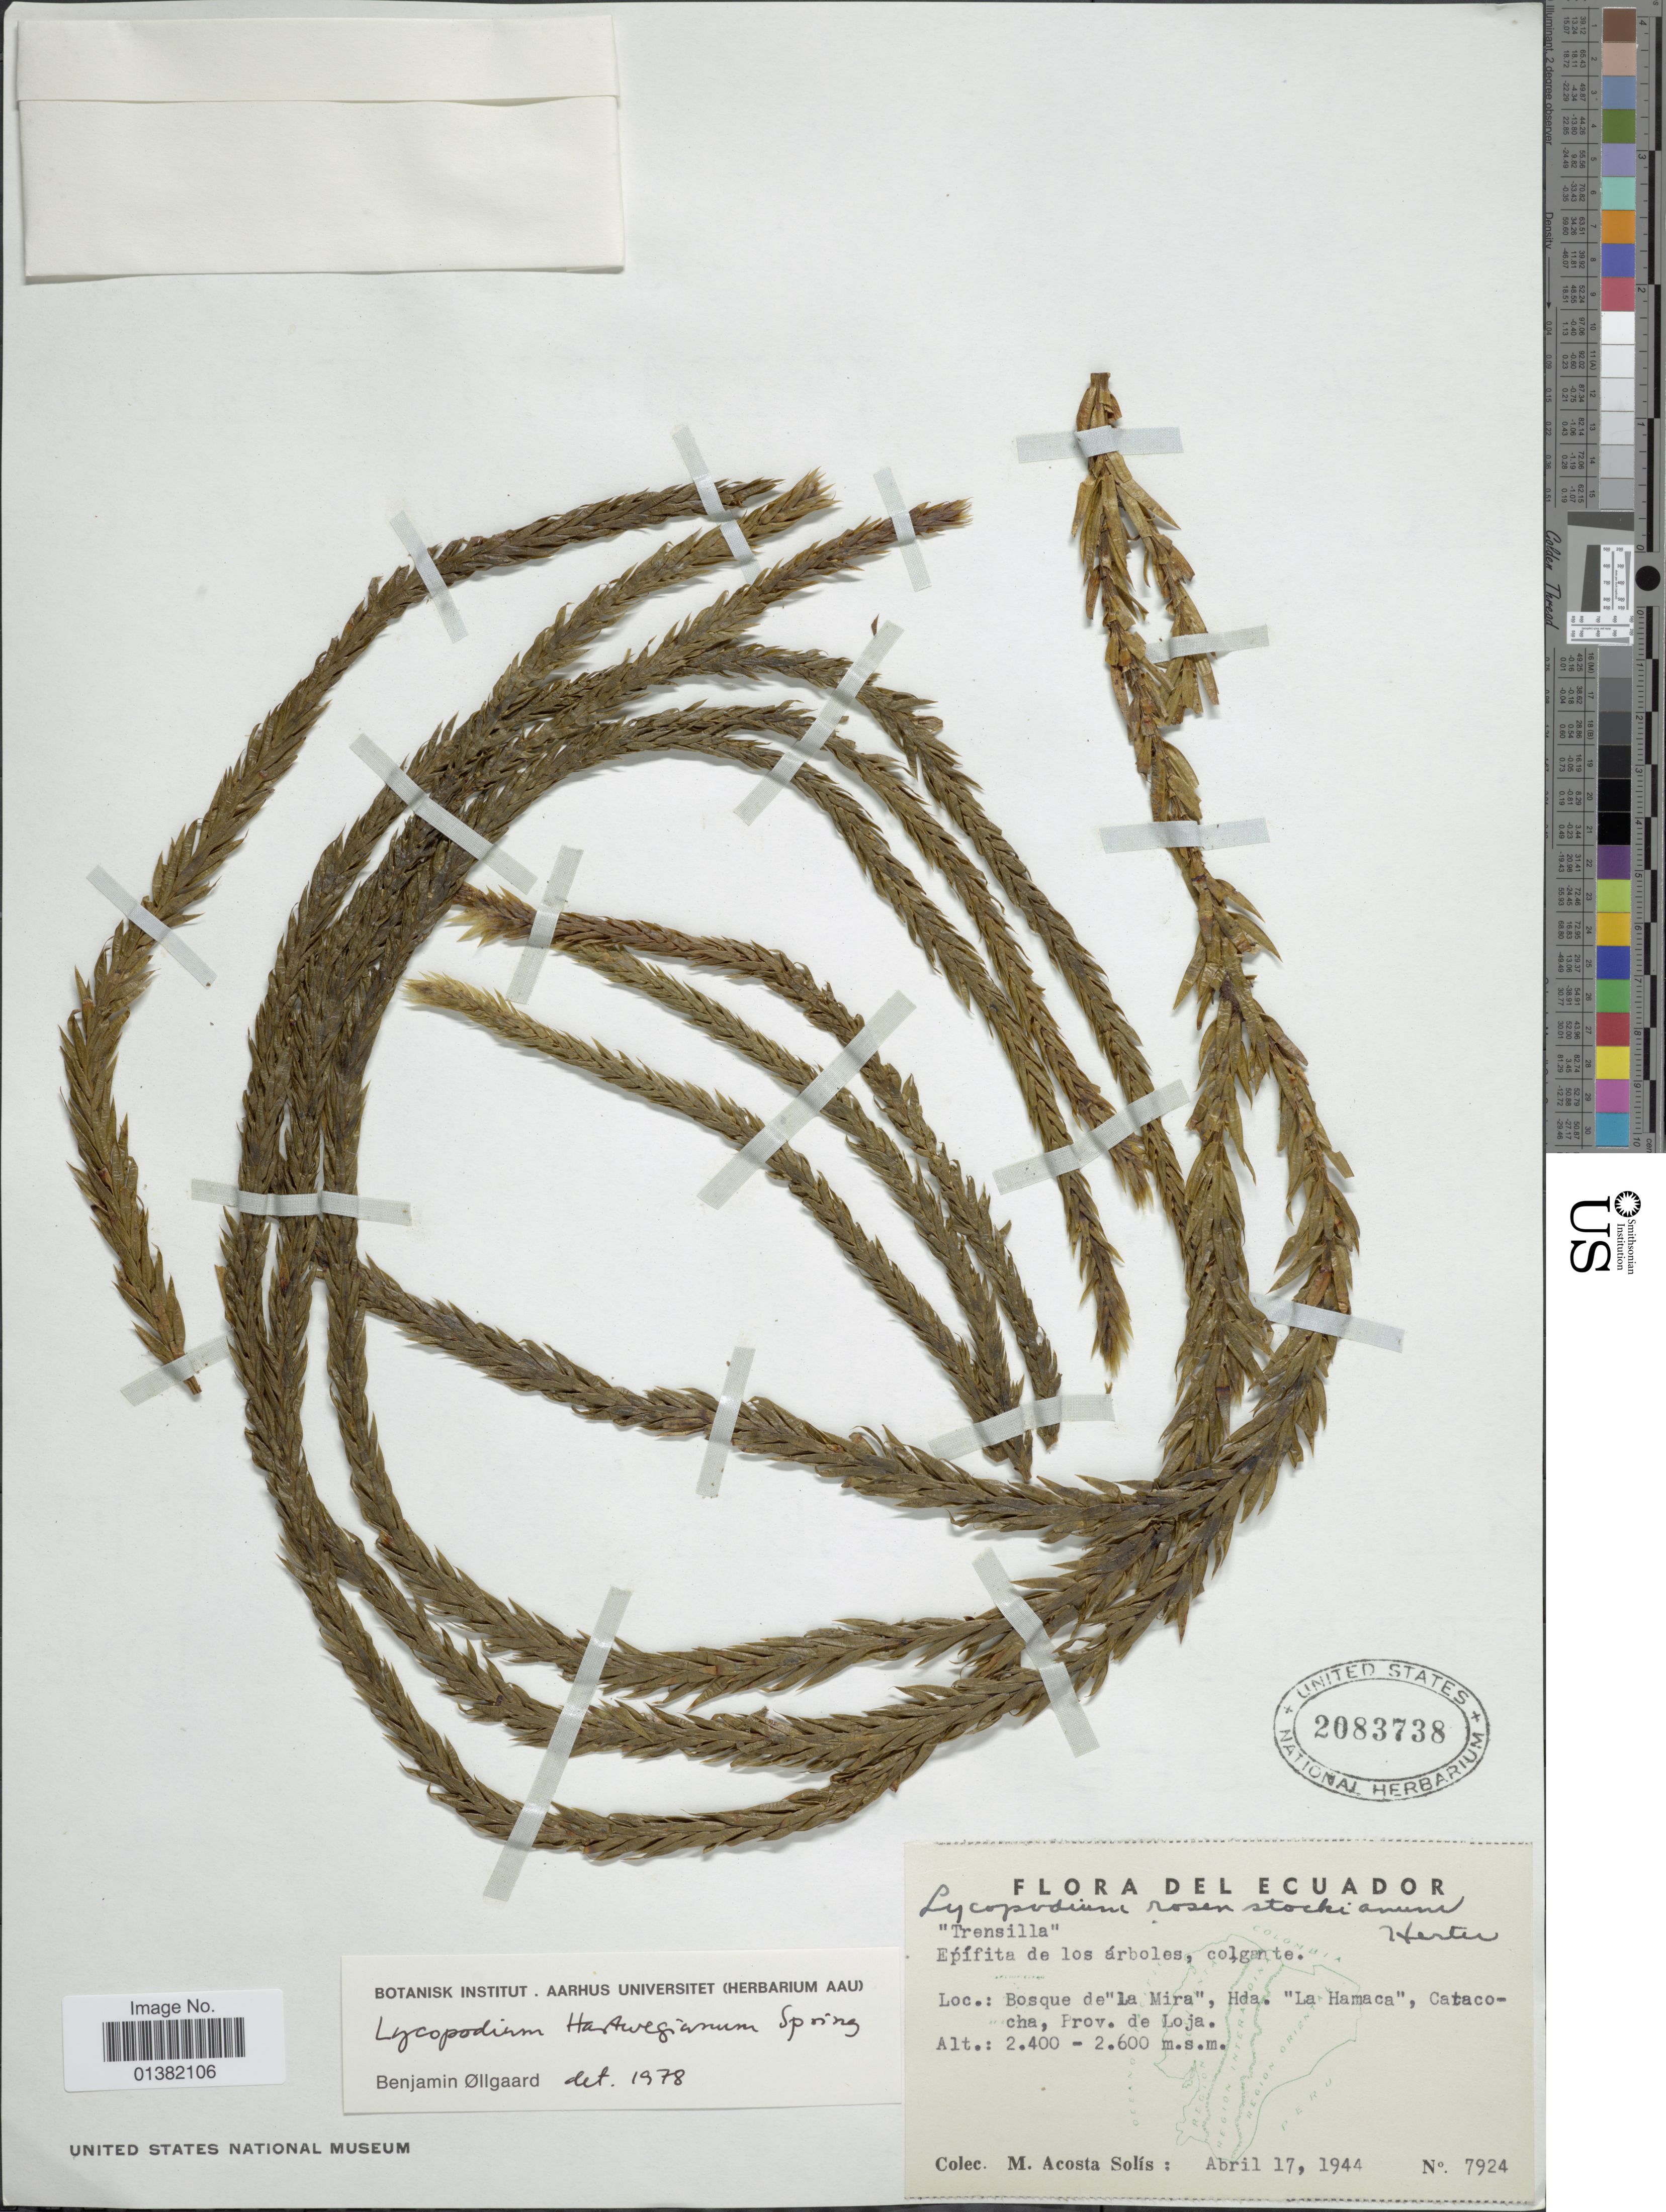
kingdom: Plantae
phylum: Tracheophyta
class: Lycopodiopsida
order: Lycopodiales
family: Lycopodiaceae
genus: Phlegmariurus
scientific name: Phlegmariurus hartwegianus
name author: (Spring) B. Øllg.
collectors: M. Acosta Solis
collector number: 7924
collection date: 1944-04-17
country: Ecuador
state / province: Loja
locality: Bosque de "La Mira", Hda. "La Hamaca", Catacocha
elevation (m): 2400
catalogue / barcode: US 2083738